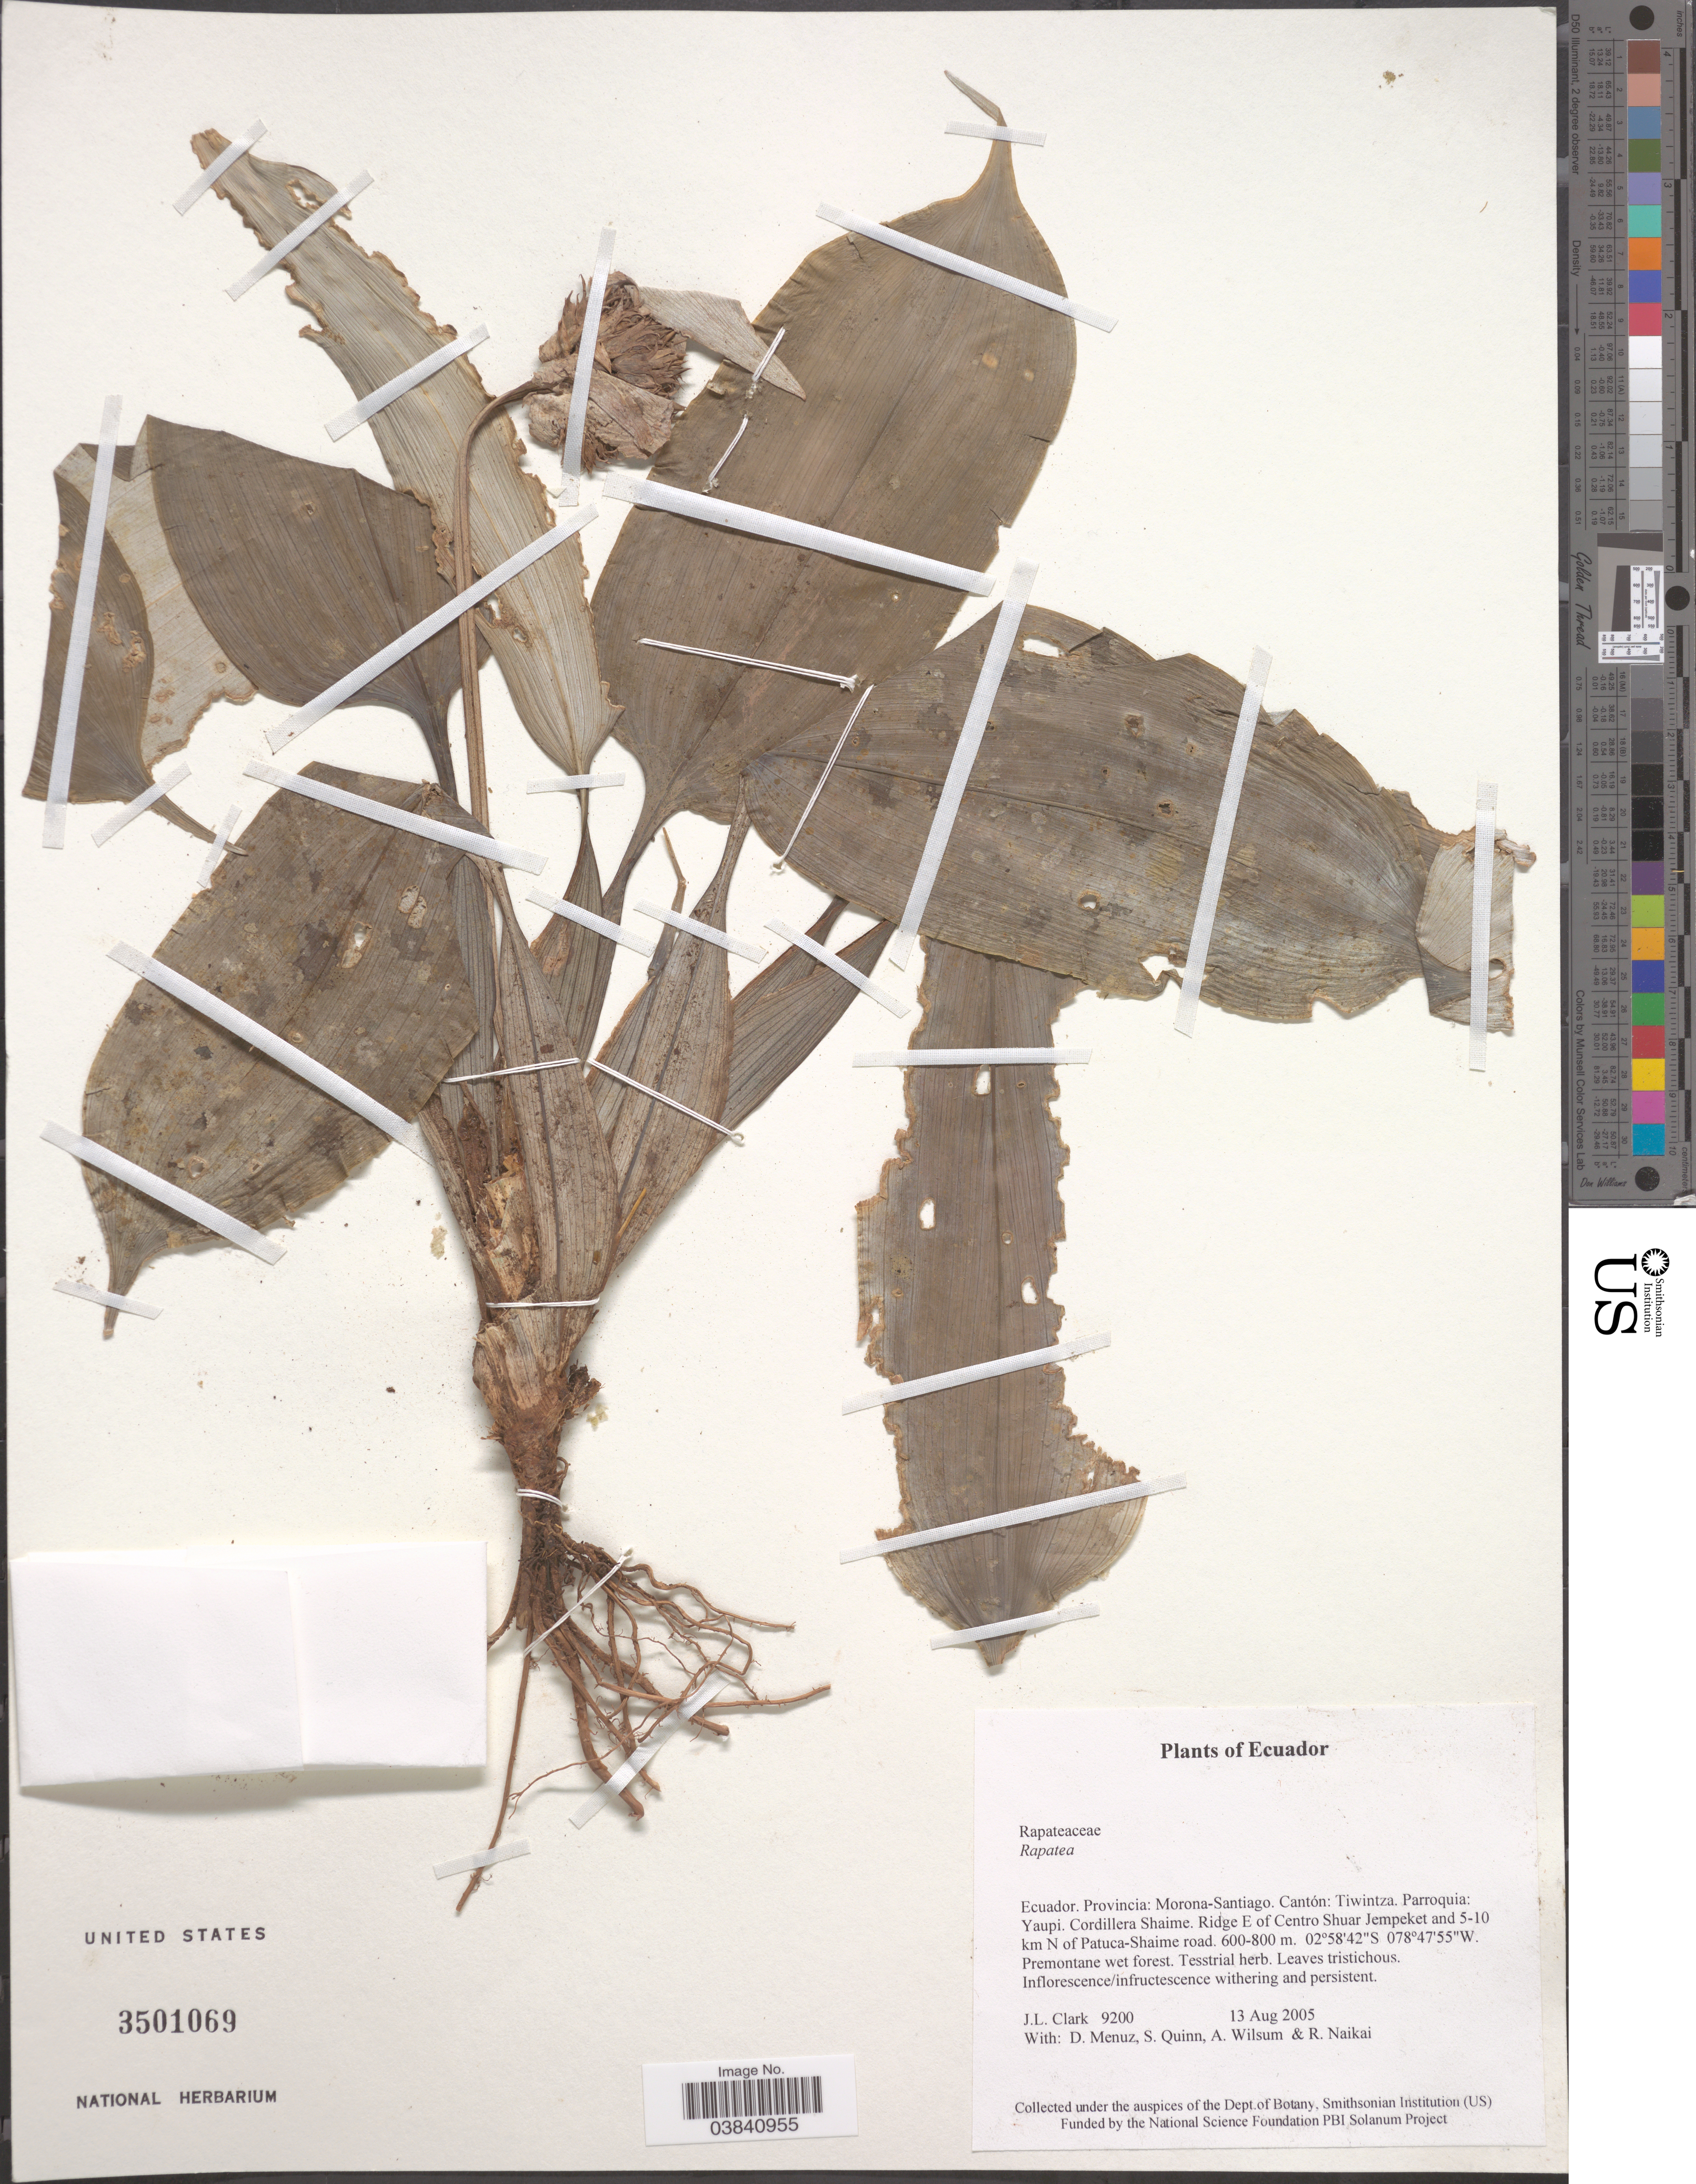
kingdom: Plantae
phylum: Tracheophyta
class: Liliopsida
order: Poales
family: Rapateaceae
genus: Rapatea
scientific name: Rapatea sp.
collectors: J. L. Clark, D. Menuz, S. Quinn, A. Wilsum & R. Naikai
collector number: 9282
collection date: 2005-08-13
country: Ecuador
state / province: Morona-Santiago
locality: Cantón: Tiwintza. Parroquia Yaupi. Cordillera shaime. Ridge E of Centro Shuar Jempeket and 5-10 km N of Patuca-Shaime road.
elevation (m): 600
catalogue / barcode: US 3501069